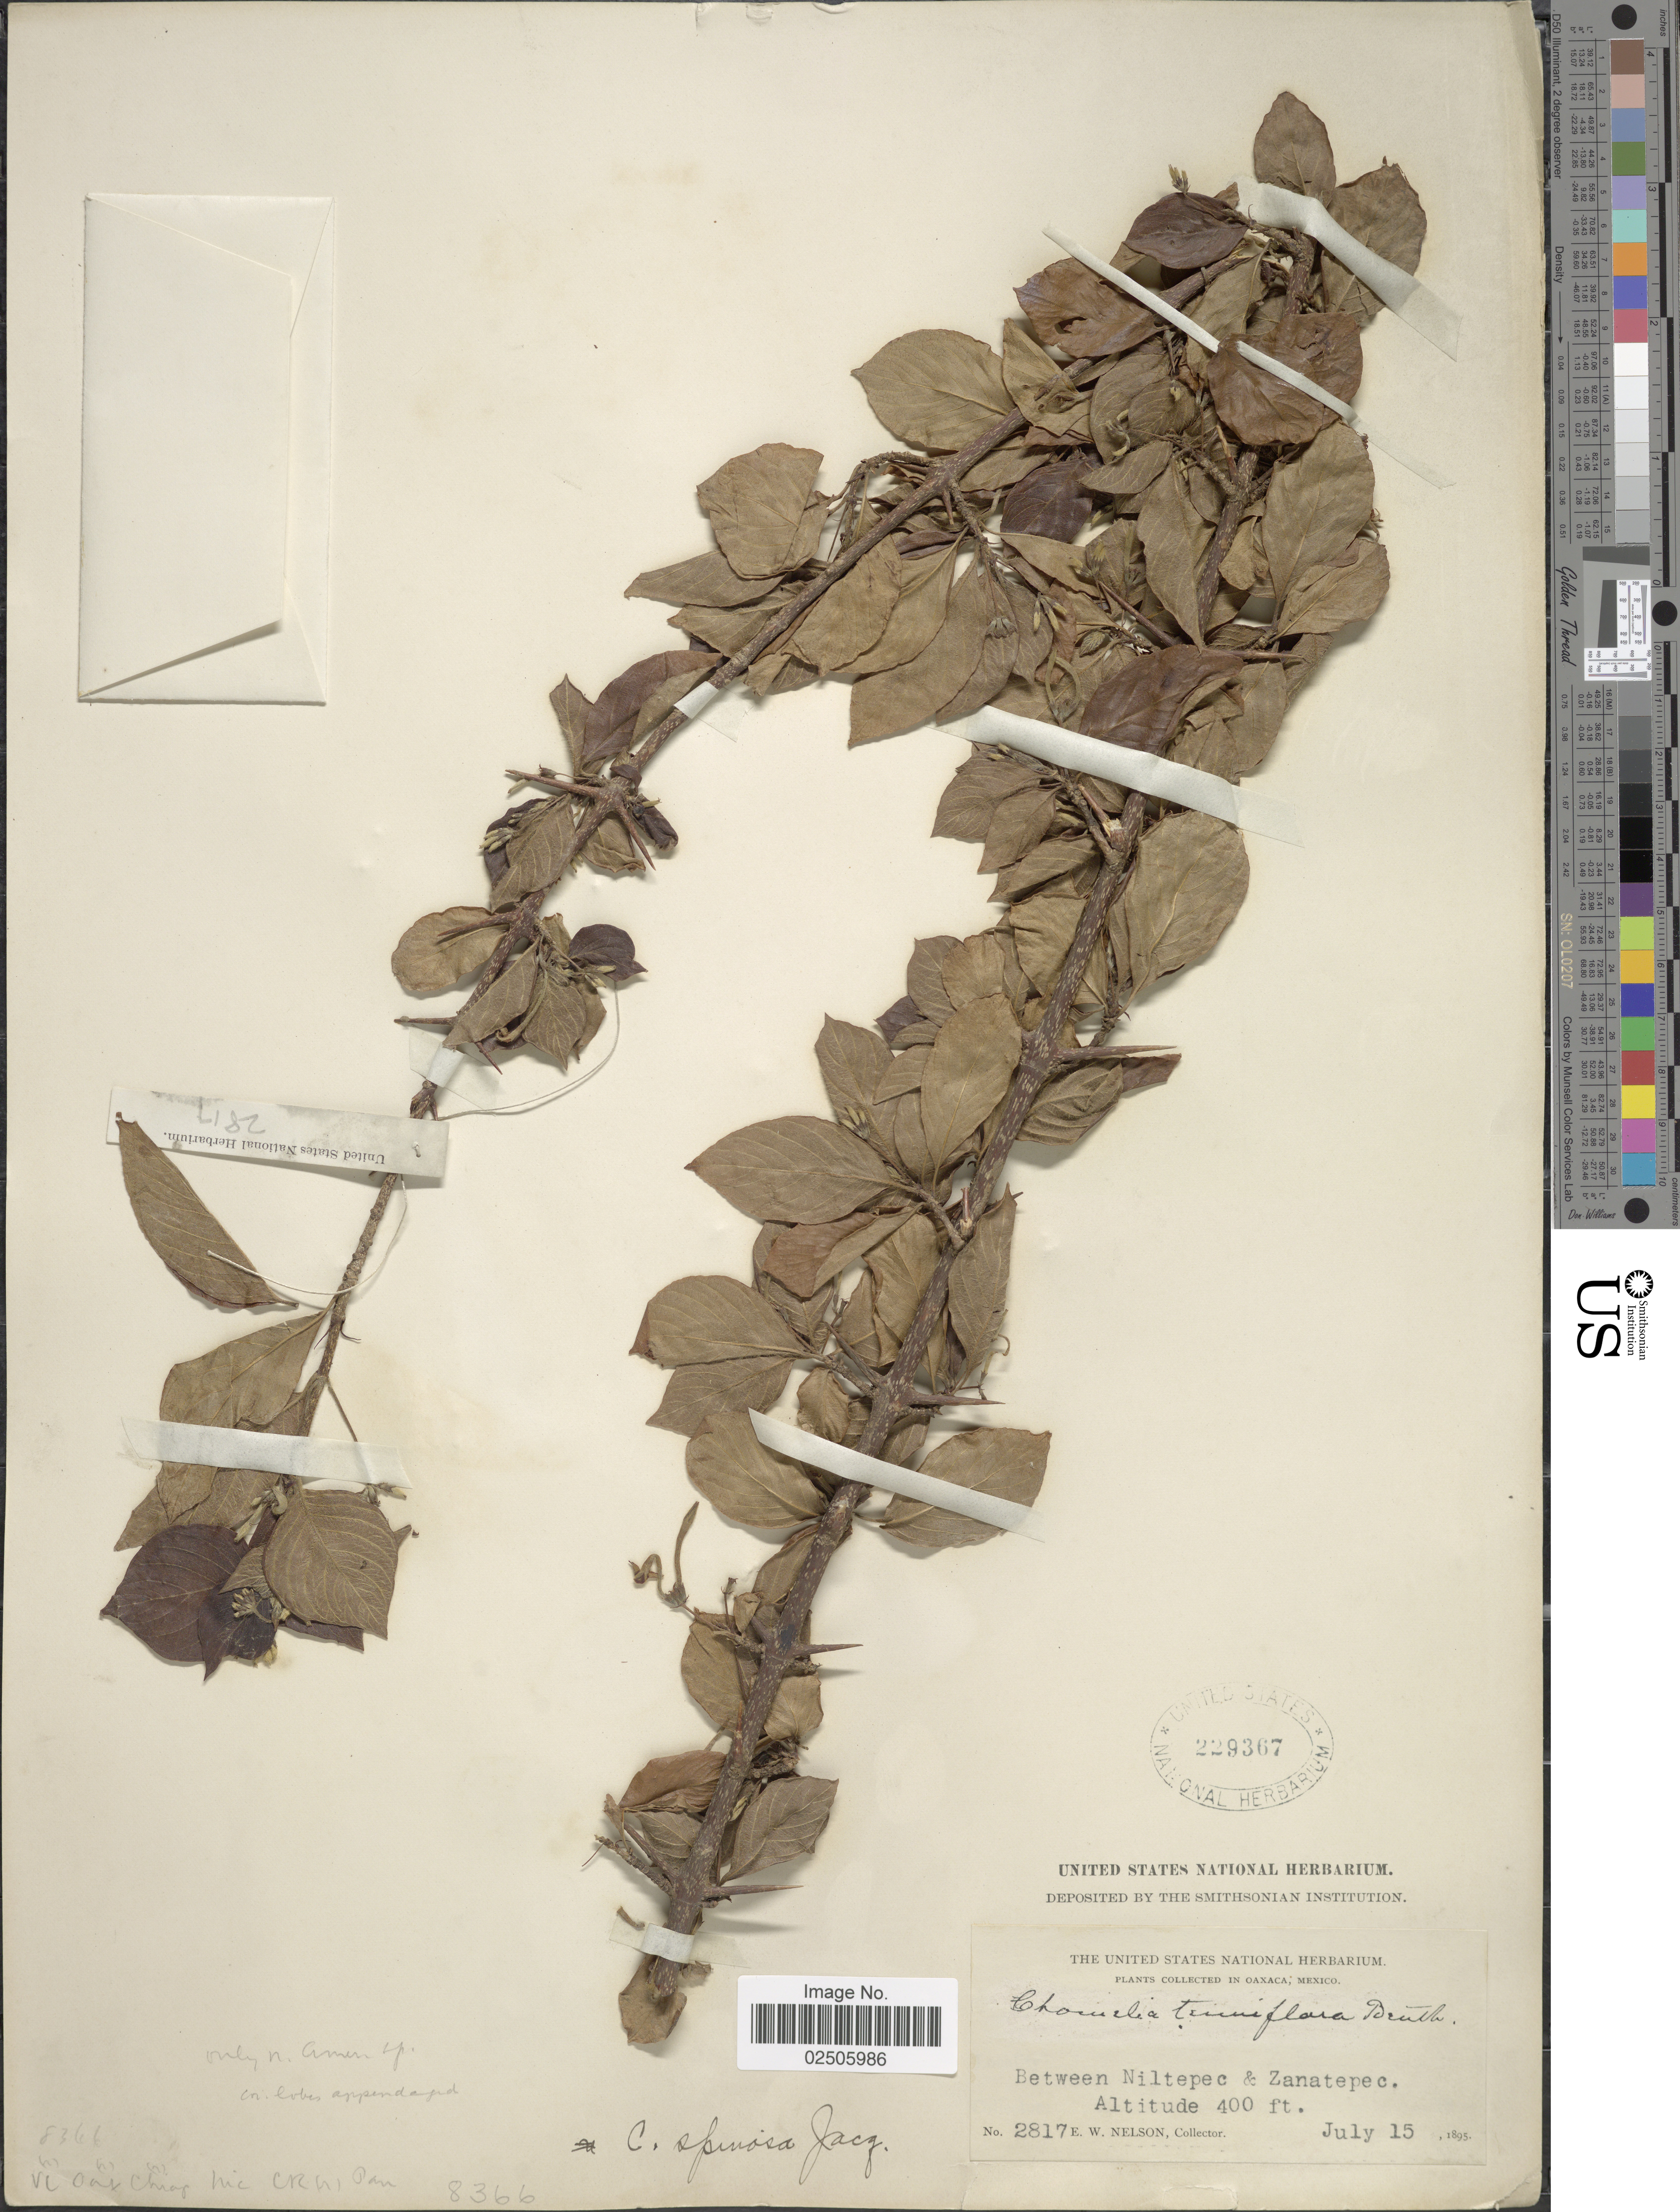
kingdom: Plantae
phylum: Tracheophyta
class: Magnoliopsida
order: Gentianales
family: Rubiaceae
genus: Chomelia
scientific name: Chomelia spinosa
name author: Jacq.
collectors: E. W. Nelson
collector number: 2817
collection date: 1895-07-15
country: Mexico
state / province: Oaxaca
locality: Between Niltepec & Zanatepec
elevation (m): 122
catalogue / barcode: US 229367